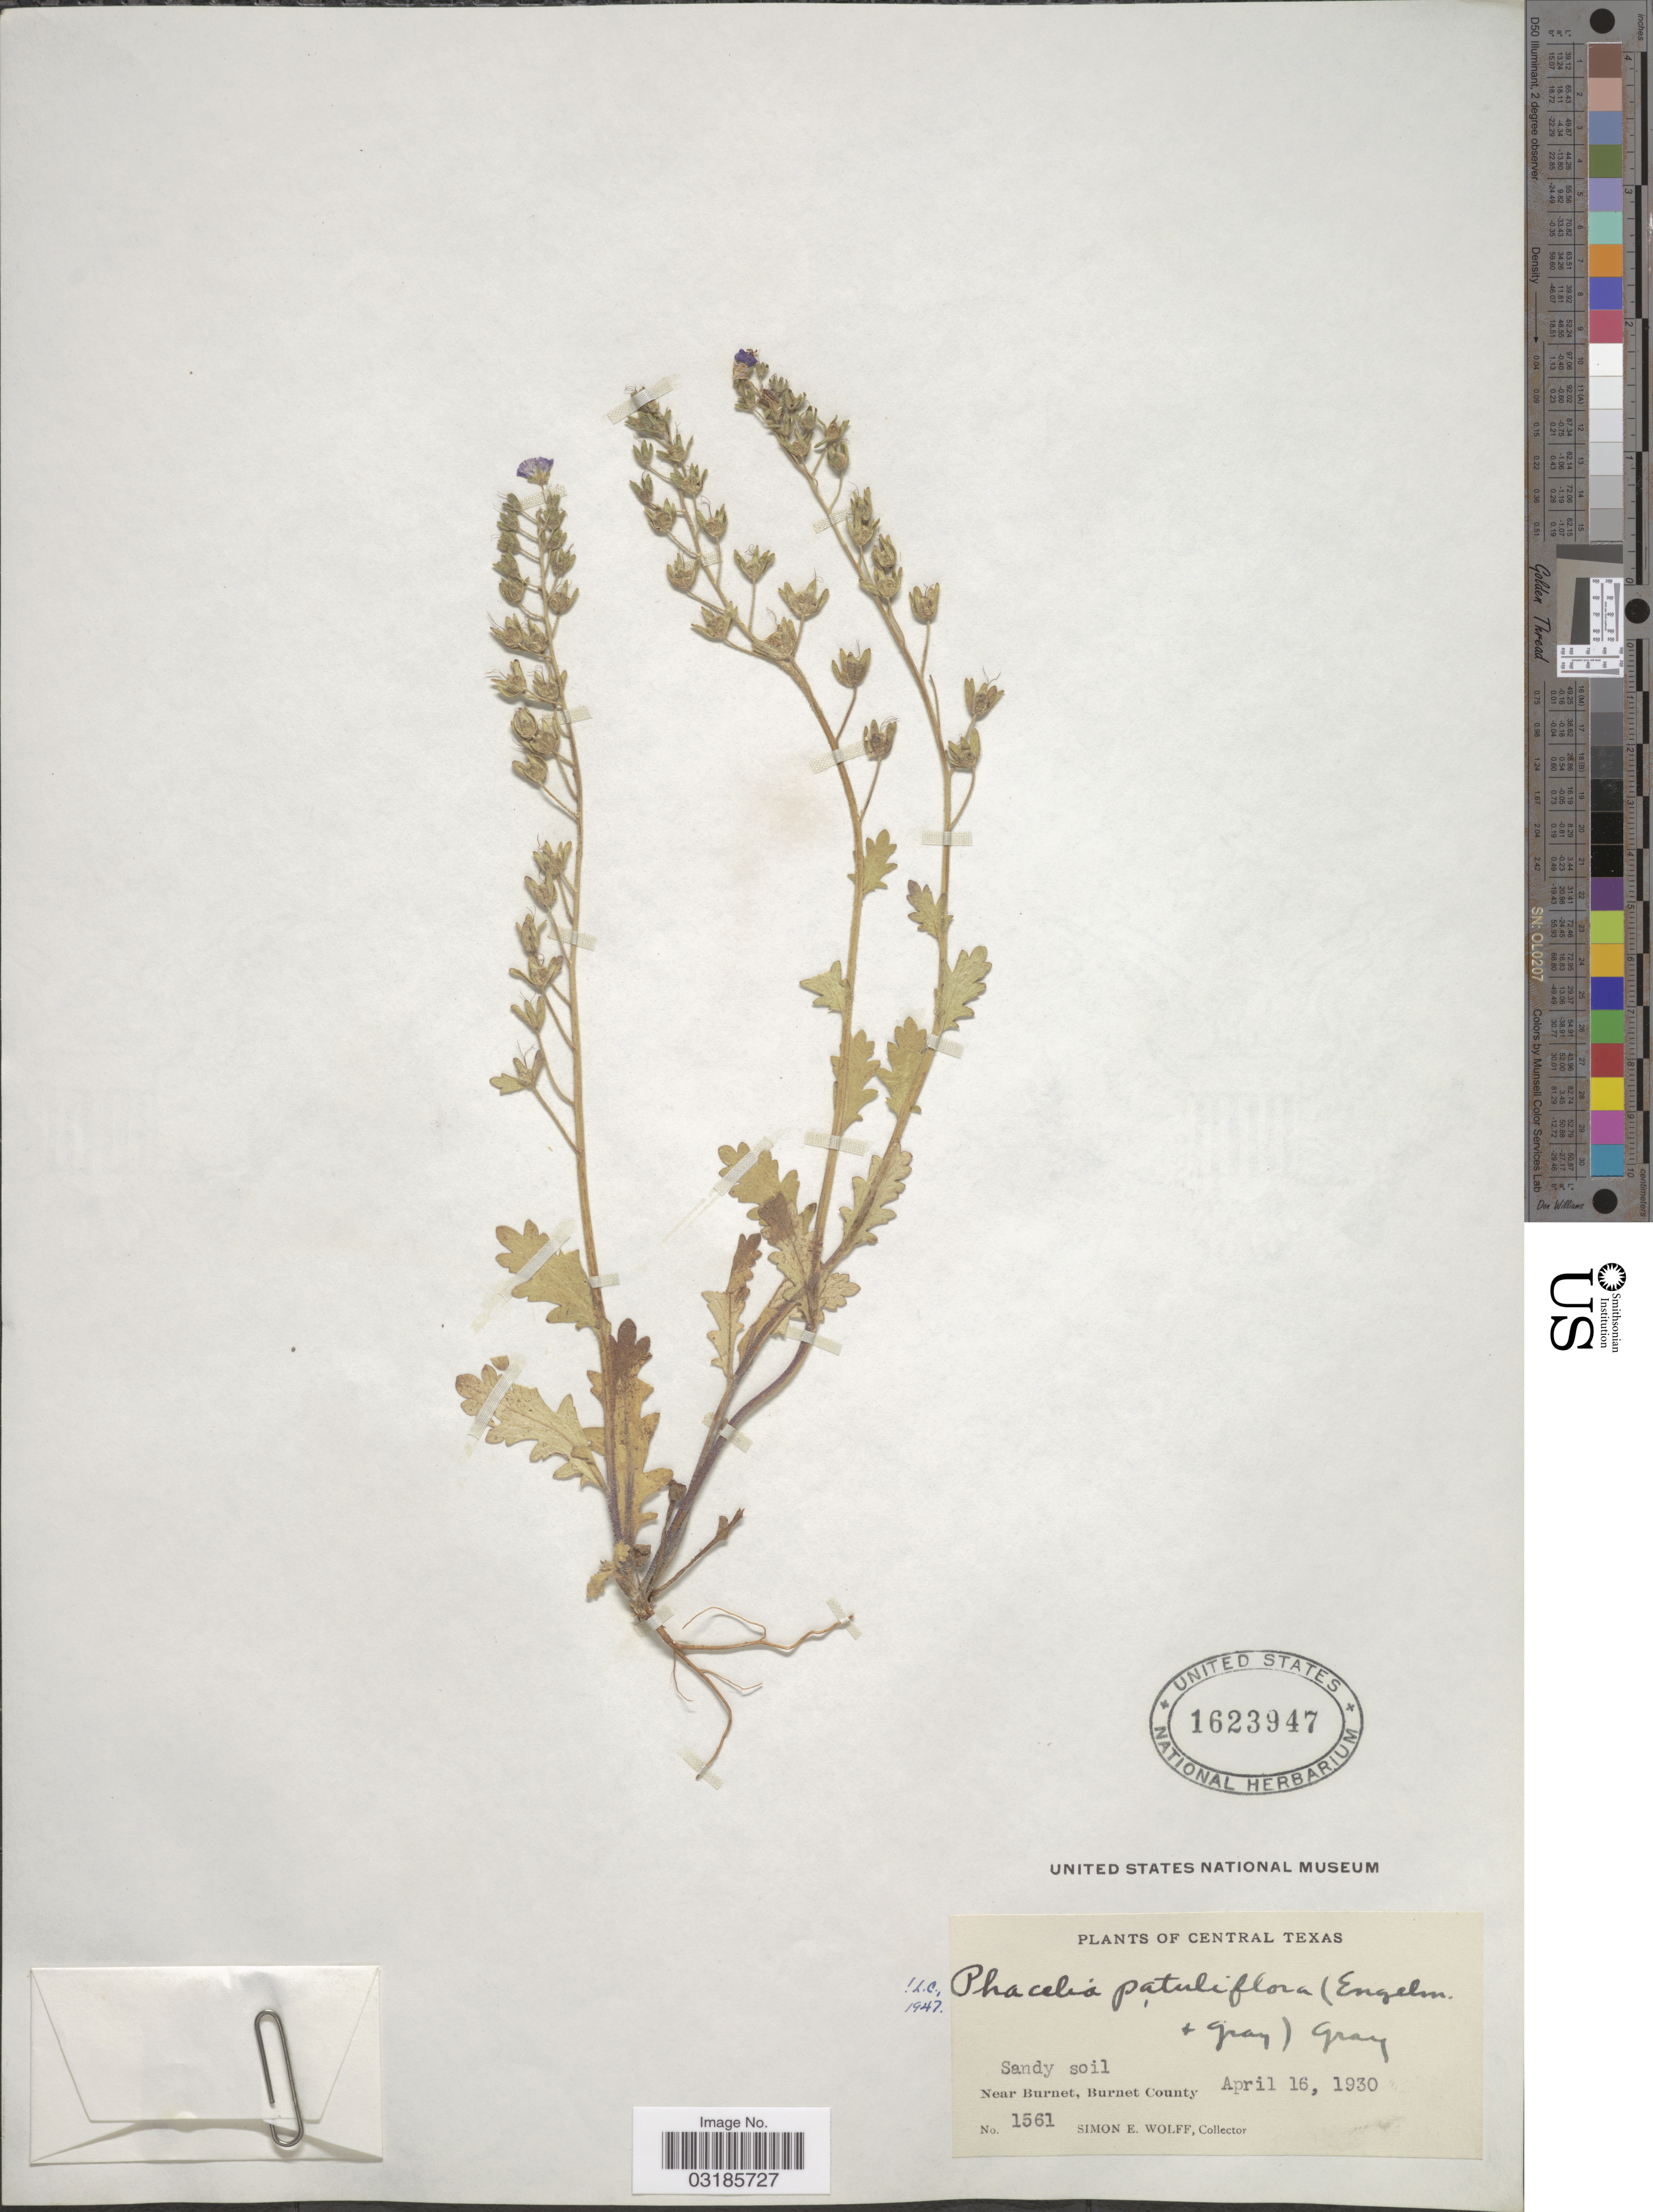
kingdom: Plantae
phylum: Tracheophyta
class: Magnoliopsida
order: Boraginales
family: Hydrophyllaceae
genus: Phacelia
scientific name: Phacelia patuliflora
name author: (Engelm. & A. Gray) A. Gray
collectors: S. E. Wolff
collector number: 1561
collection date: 1930-04-16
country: United States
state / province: Texas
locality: Central Texas. Near Burnet, Burnet County.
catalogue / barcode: US 1623947